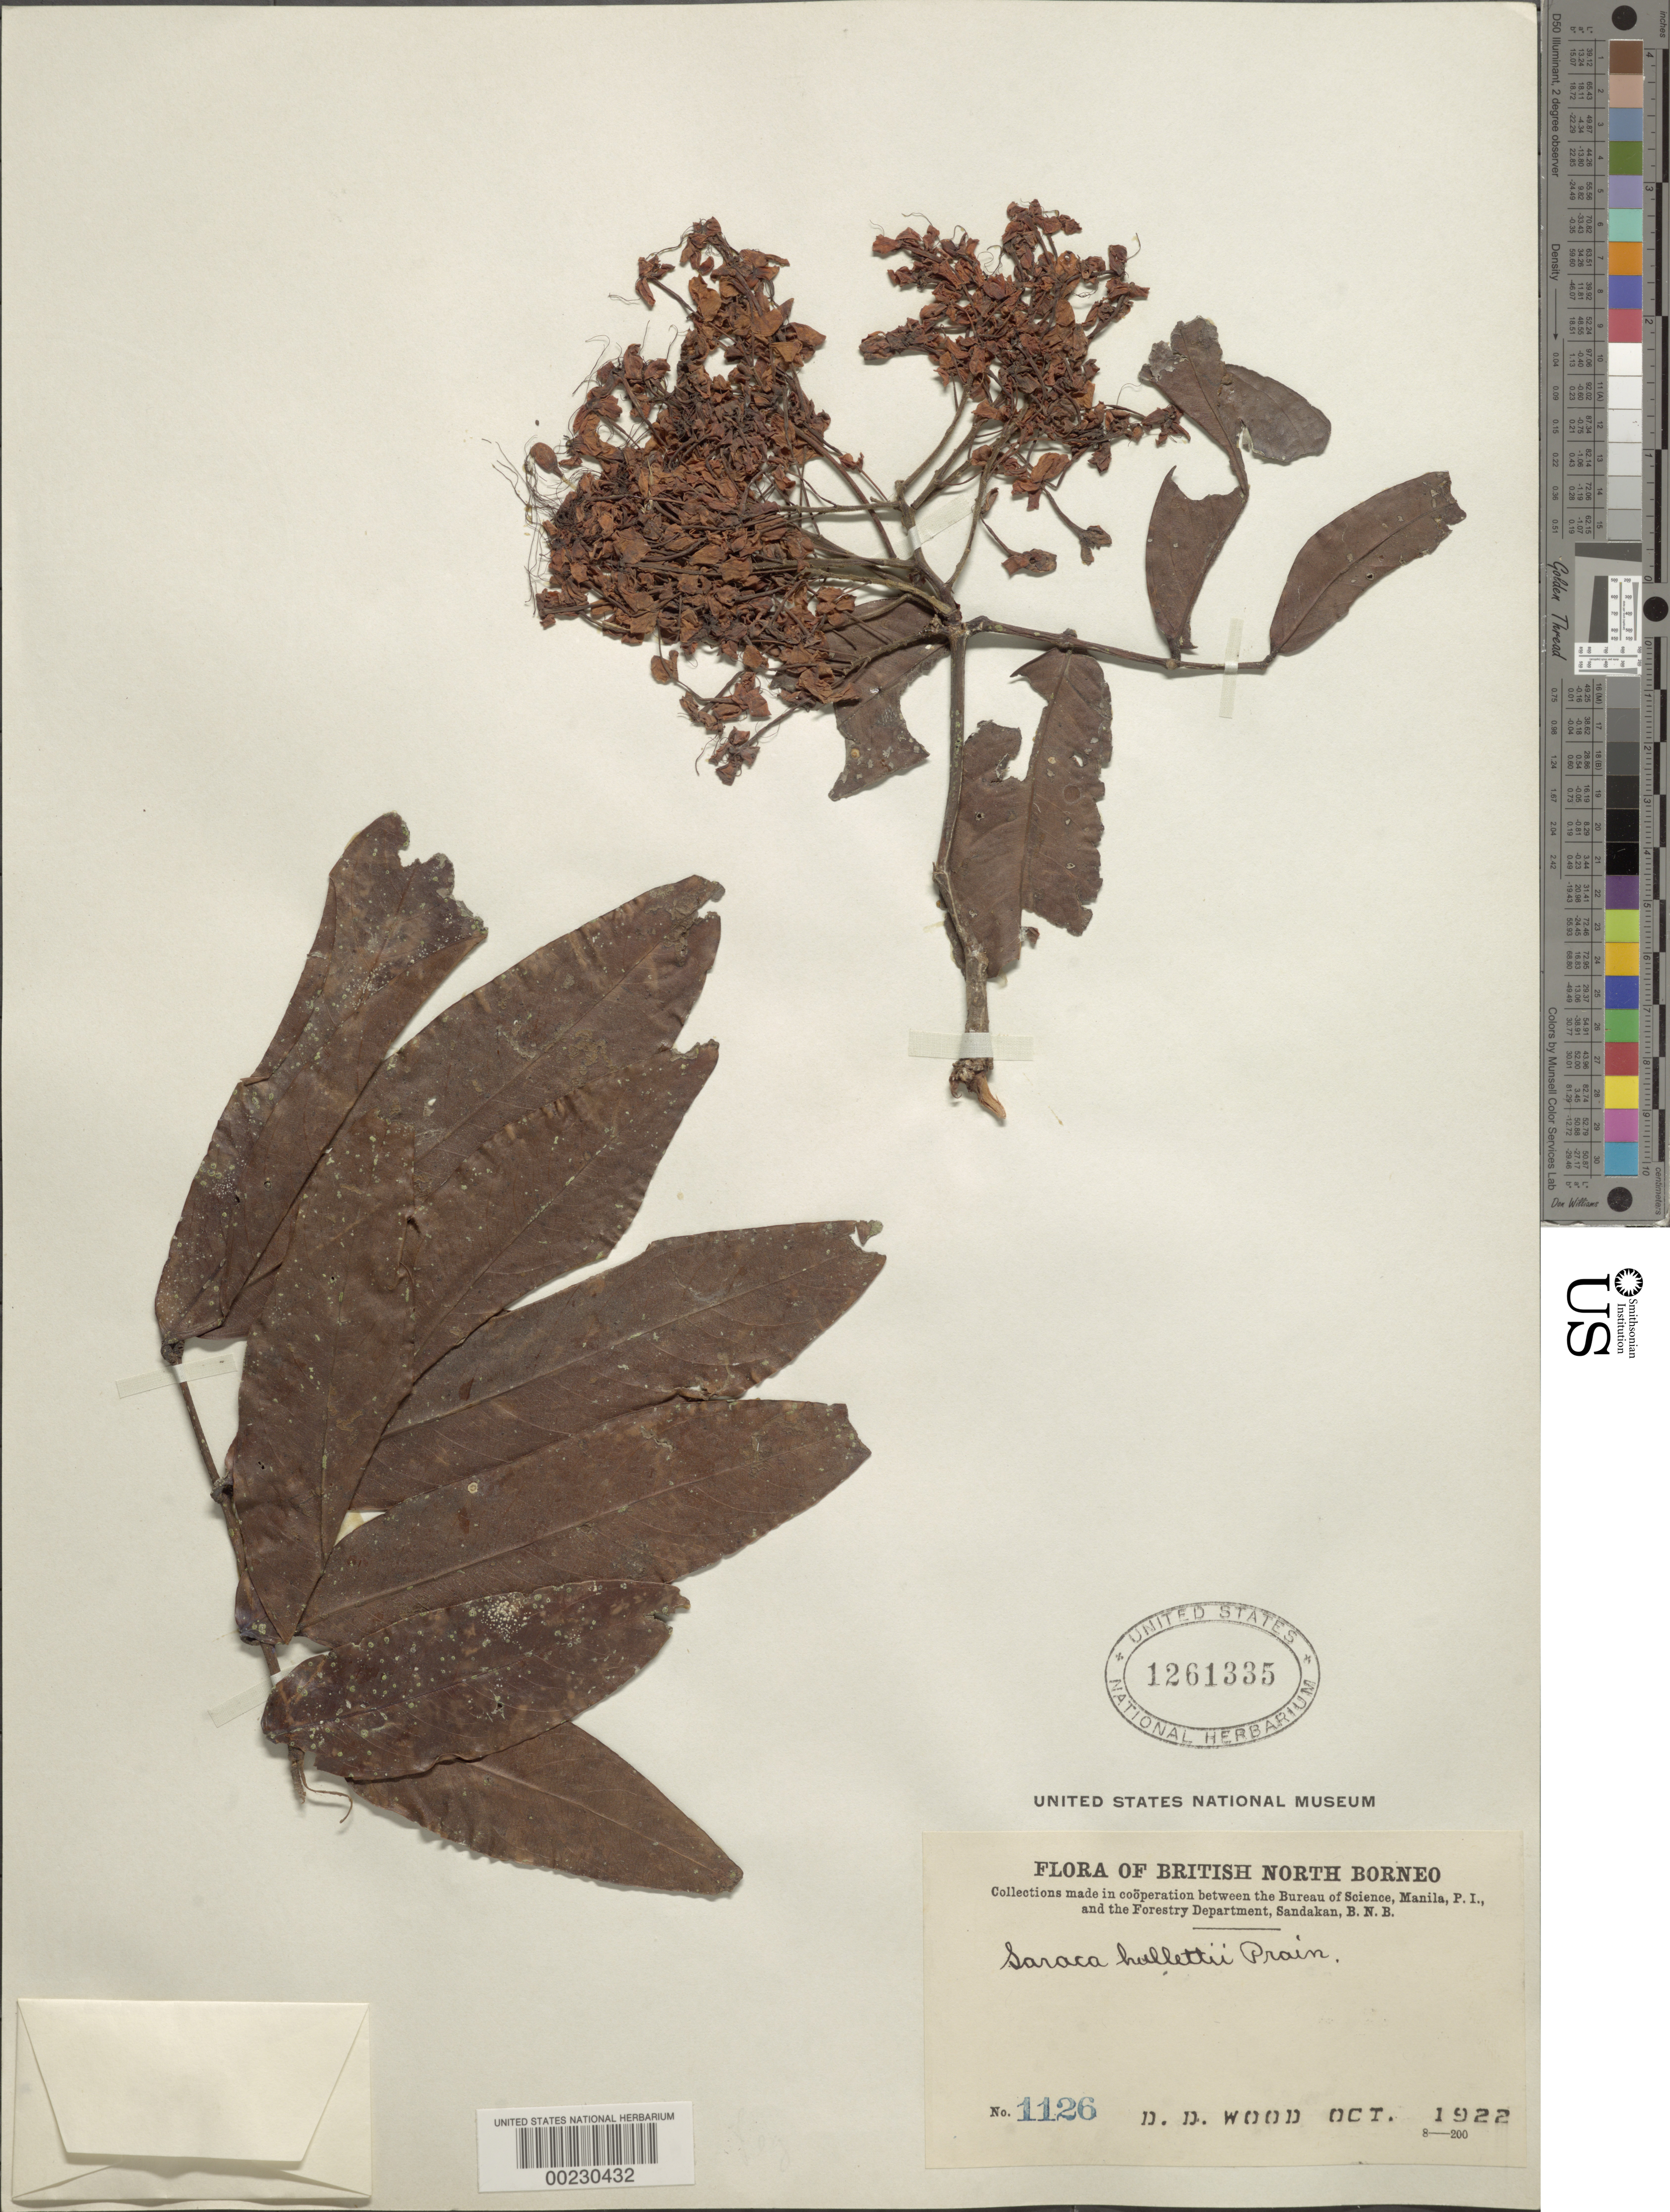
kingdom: Plantae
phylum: Tracheophyta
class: Magnoliopsida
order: Fabales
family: Fabaceae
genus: Saraca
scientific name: Saraca hullettii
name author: Prain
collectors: D. Wood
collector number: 1126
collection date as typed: Oct 1922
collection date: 1922-10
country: Malaysia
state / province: Sabah / Sarawak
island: Borneo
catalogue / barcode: US 1261335